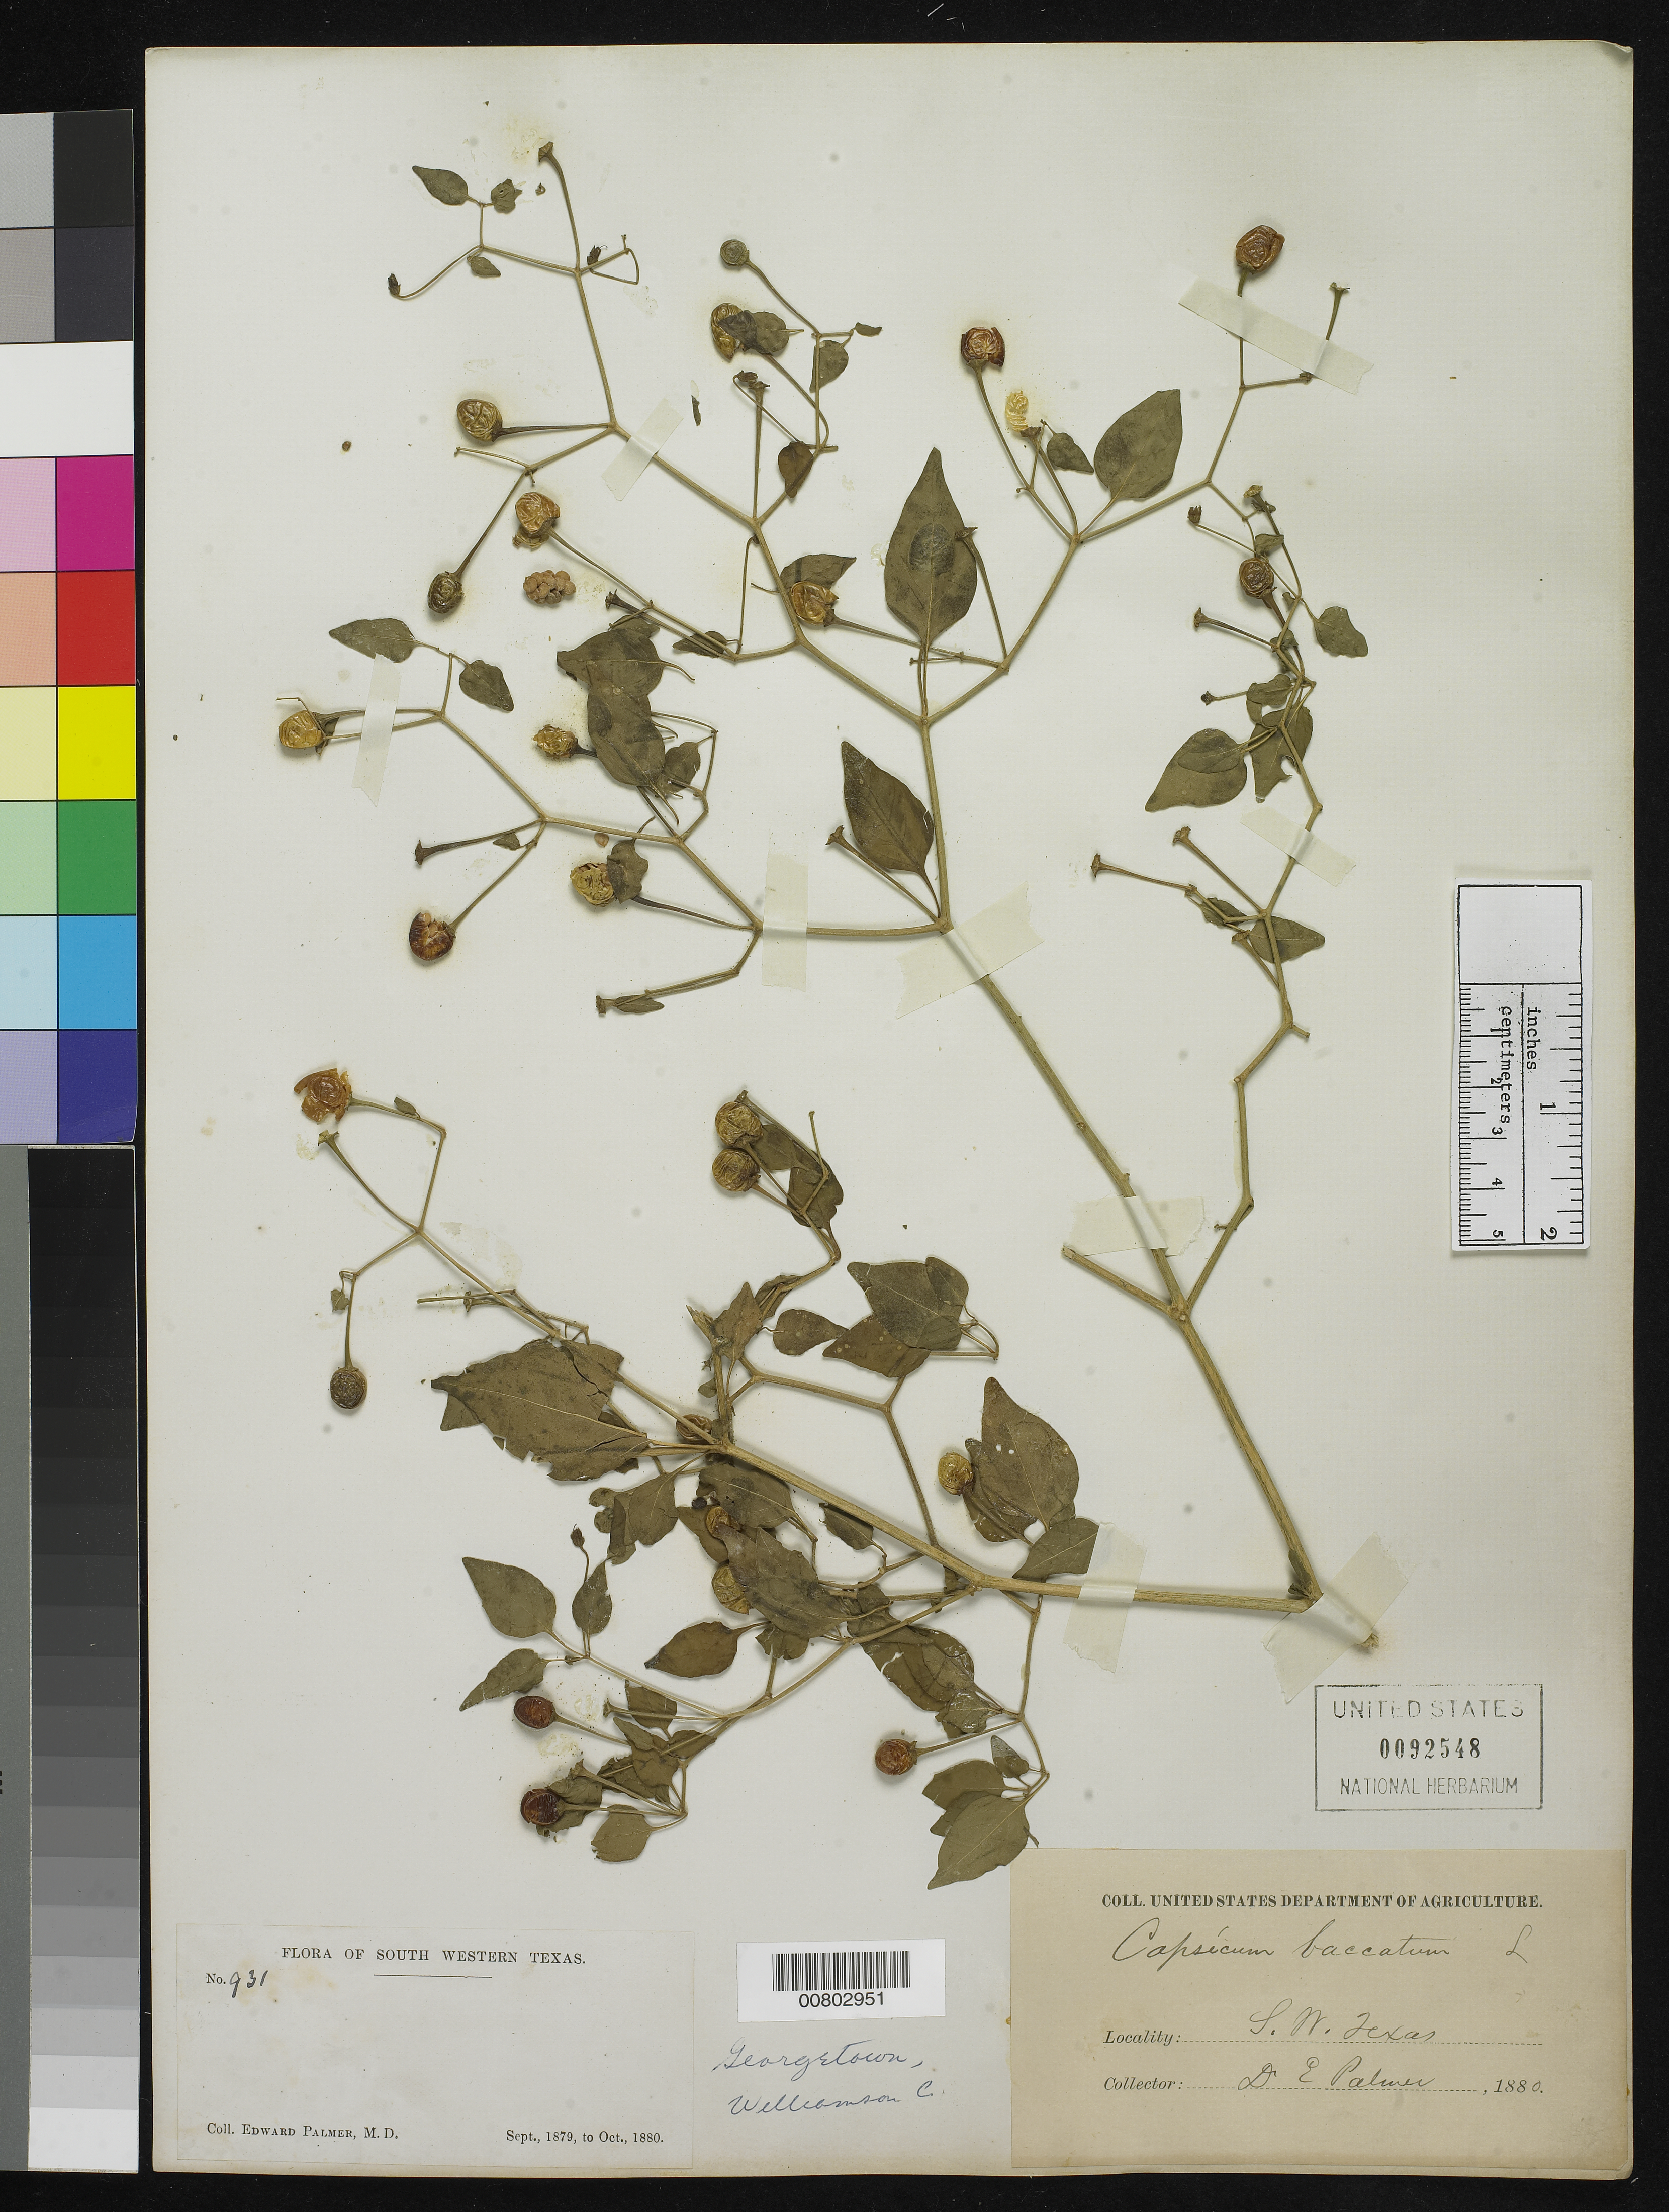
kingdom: Plantae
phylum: Tracheophyta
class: Magnoliopsida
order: Solanales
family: Solanaceae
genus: Capsicum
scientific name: Capsicum baccatum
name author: L.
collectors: E. Palmer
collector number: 931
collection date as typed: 1880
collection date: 1880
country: United States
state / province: Texas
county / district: Williamson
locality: Georgetown, Williamson County, Texas.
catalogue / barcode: US 92548